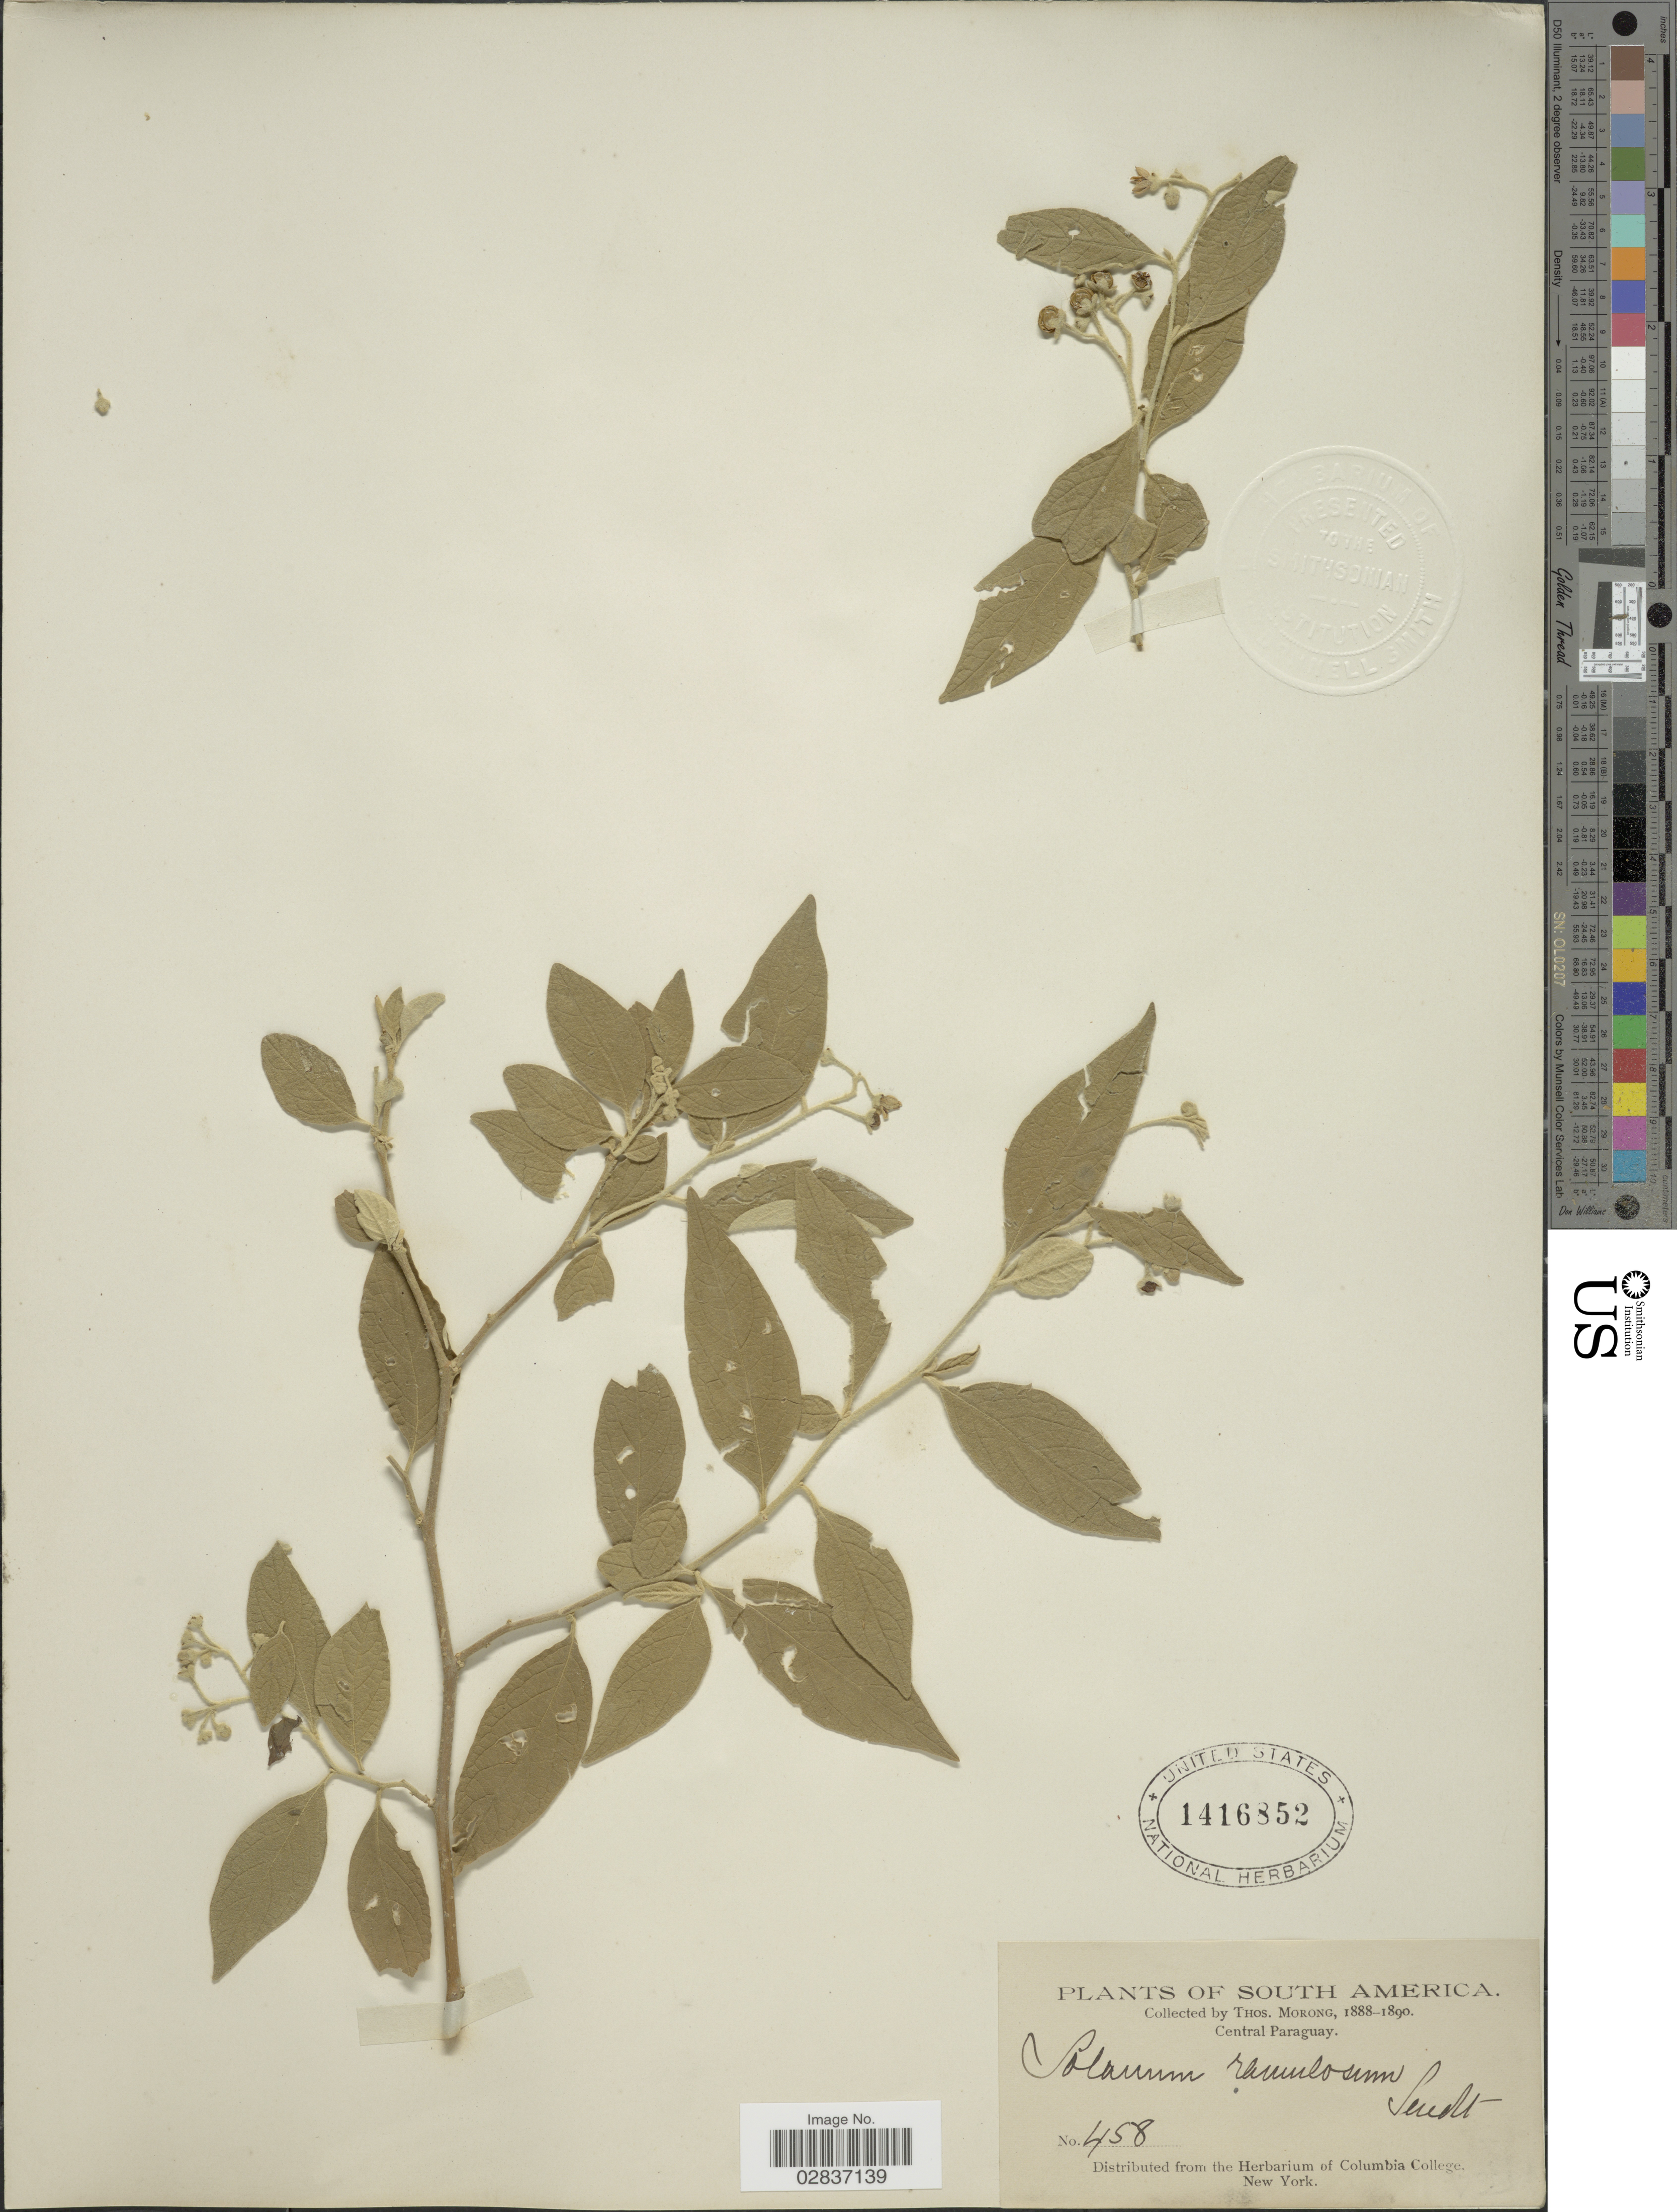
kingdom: Plantae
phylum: Tracheophyta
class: Magnoliopsida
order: Solanales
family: Solanaceae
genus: Solanum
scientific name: Solanum ramulosum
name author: Sendtn.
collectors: ex herb. T. Morong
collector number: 458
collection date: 1888/1890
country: Paraguay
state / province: Central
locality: Central Paraguay.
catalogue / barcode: US 1416852